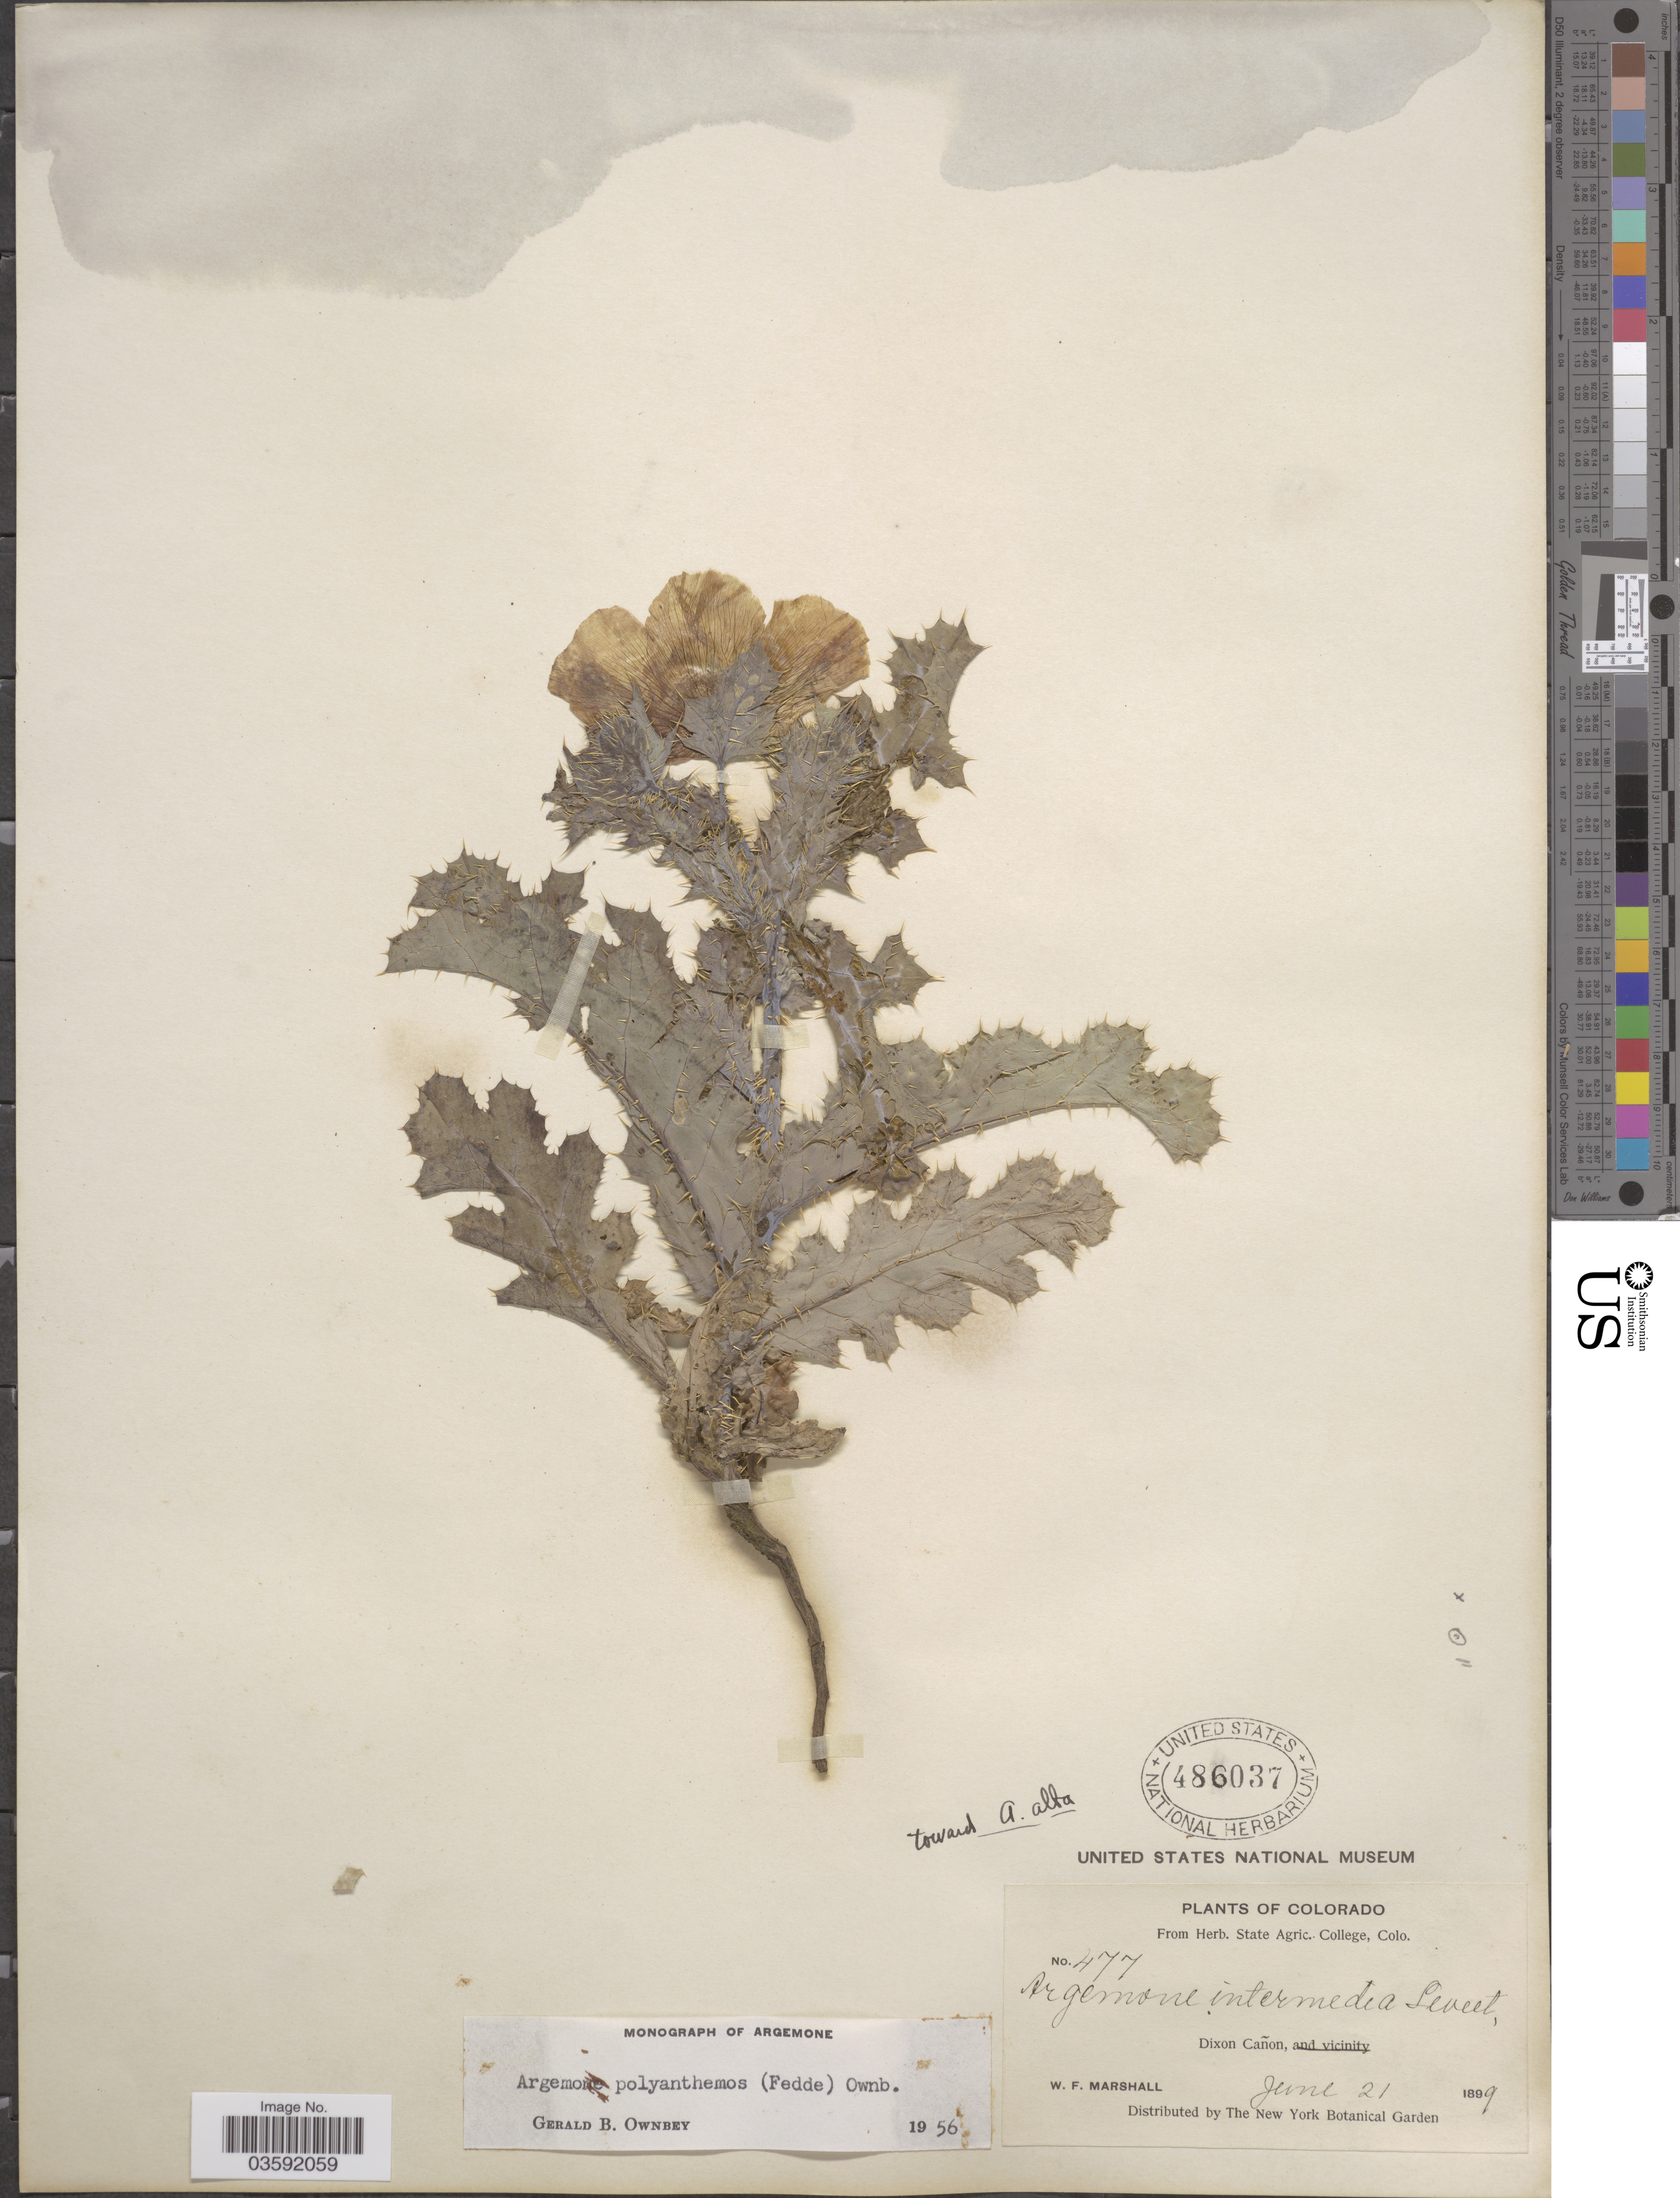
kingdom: Plantae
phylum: Tracheophyta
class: Magnoliopsida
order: Ranunculales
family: Papaveraceae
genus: Argemone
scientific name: Argemone polyanthemos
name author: (Fedde) G.B. Ownbey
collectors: W. F. Marshall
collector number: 477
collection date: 1899-06-21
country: United States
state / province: Colorado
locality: Dixon Cañon.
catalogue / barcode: US 486037